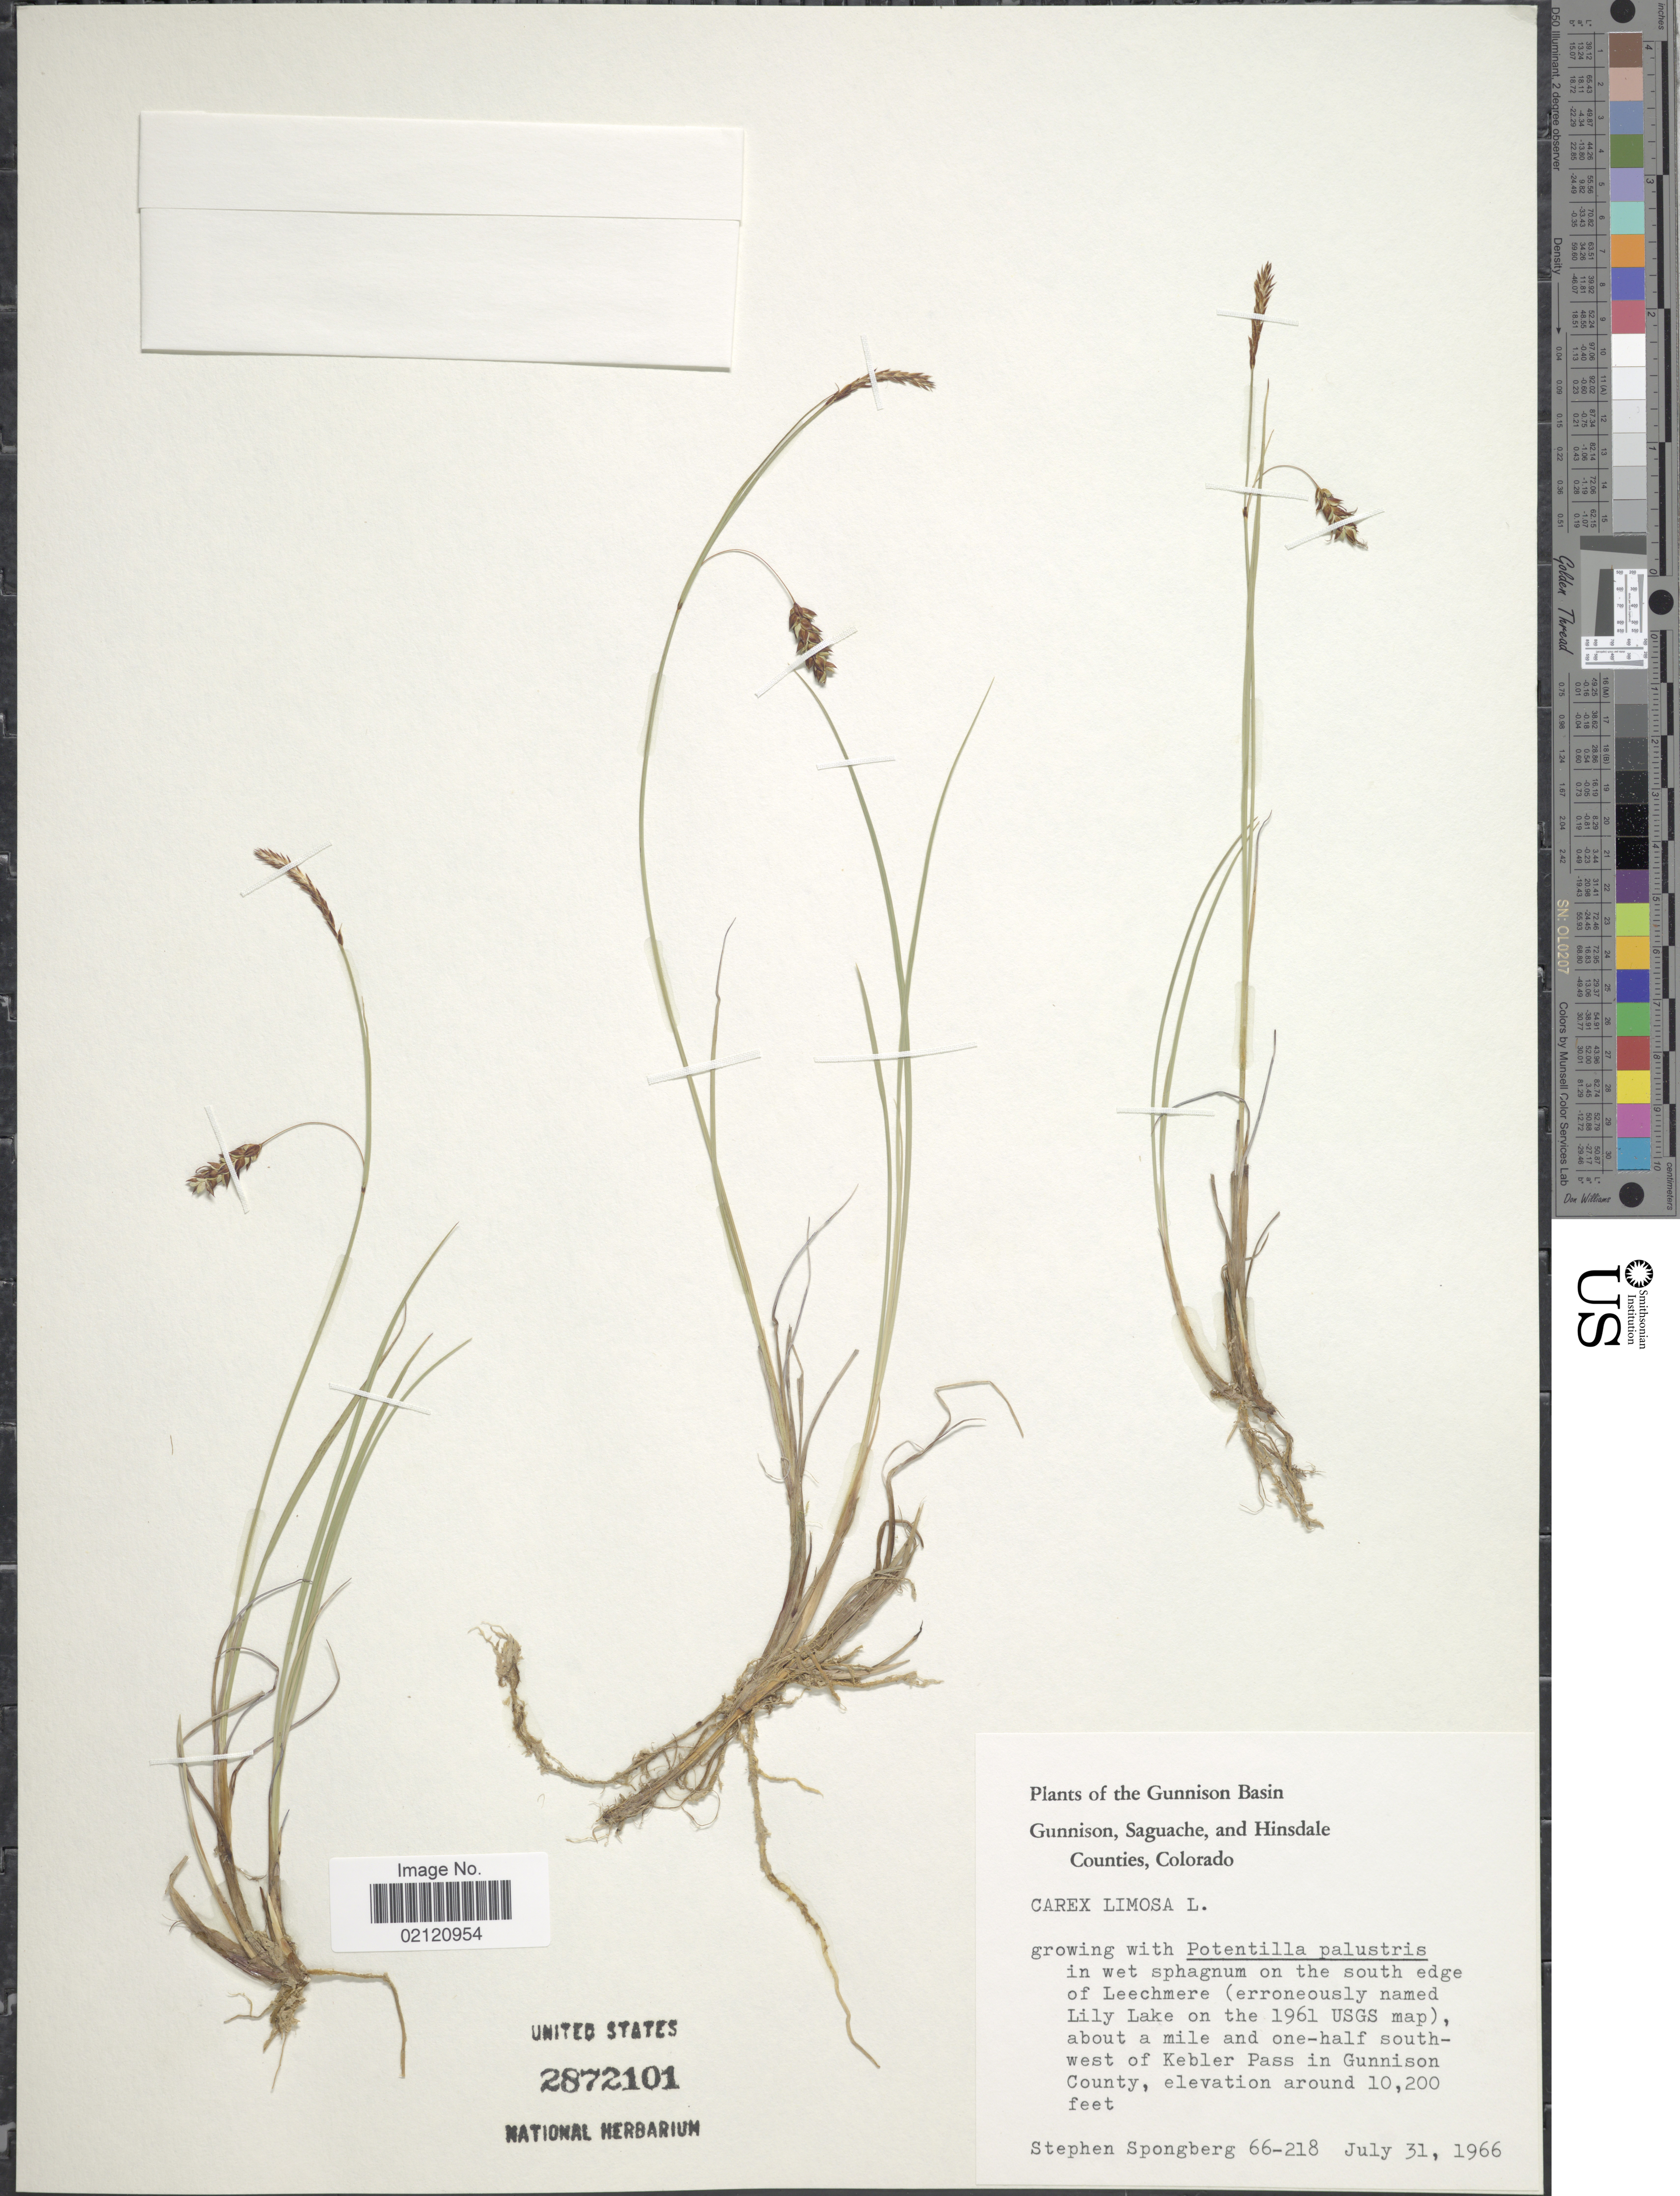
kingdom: Plantae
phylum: Tracheophyta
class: Liliopsida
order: Poales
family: Cyperaceae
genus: Carex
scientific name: Carex limosa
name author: L.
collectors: S. A.Spongberg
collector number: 66-218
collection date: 1966-07-31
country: United States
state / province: Colorado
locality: Gunnison Basin, Gunnison, Saguache, and Hinsdale Counties, on the south edge of Leechmere (erroneously named Lily Lake on the 1961 USGS map), about a mile and one half south west Kebler Pass in Gunnison County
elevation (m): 3109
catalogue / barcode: US 2872101